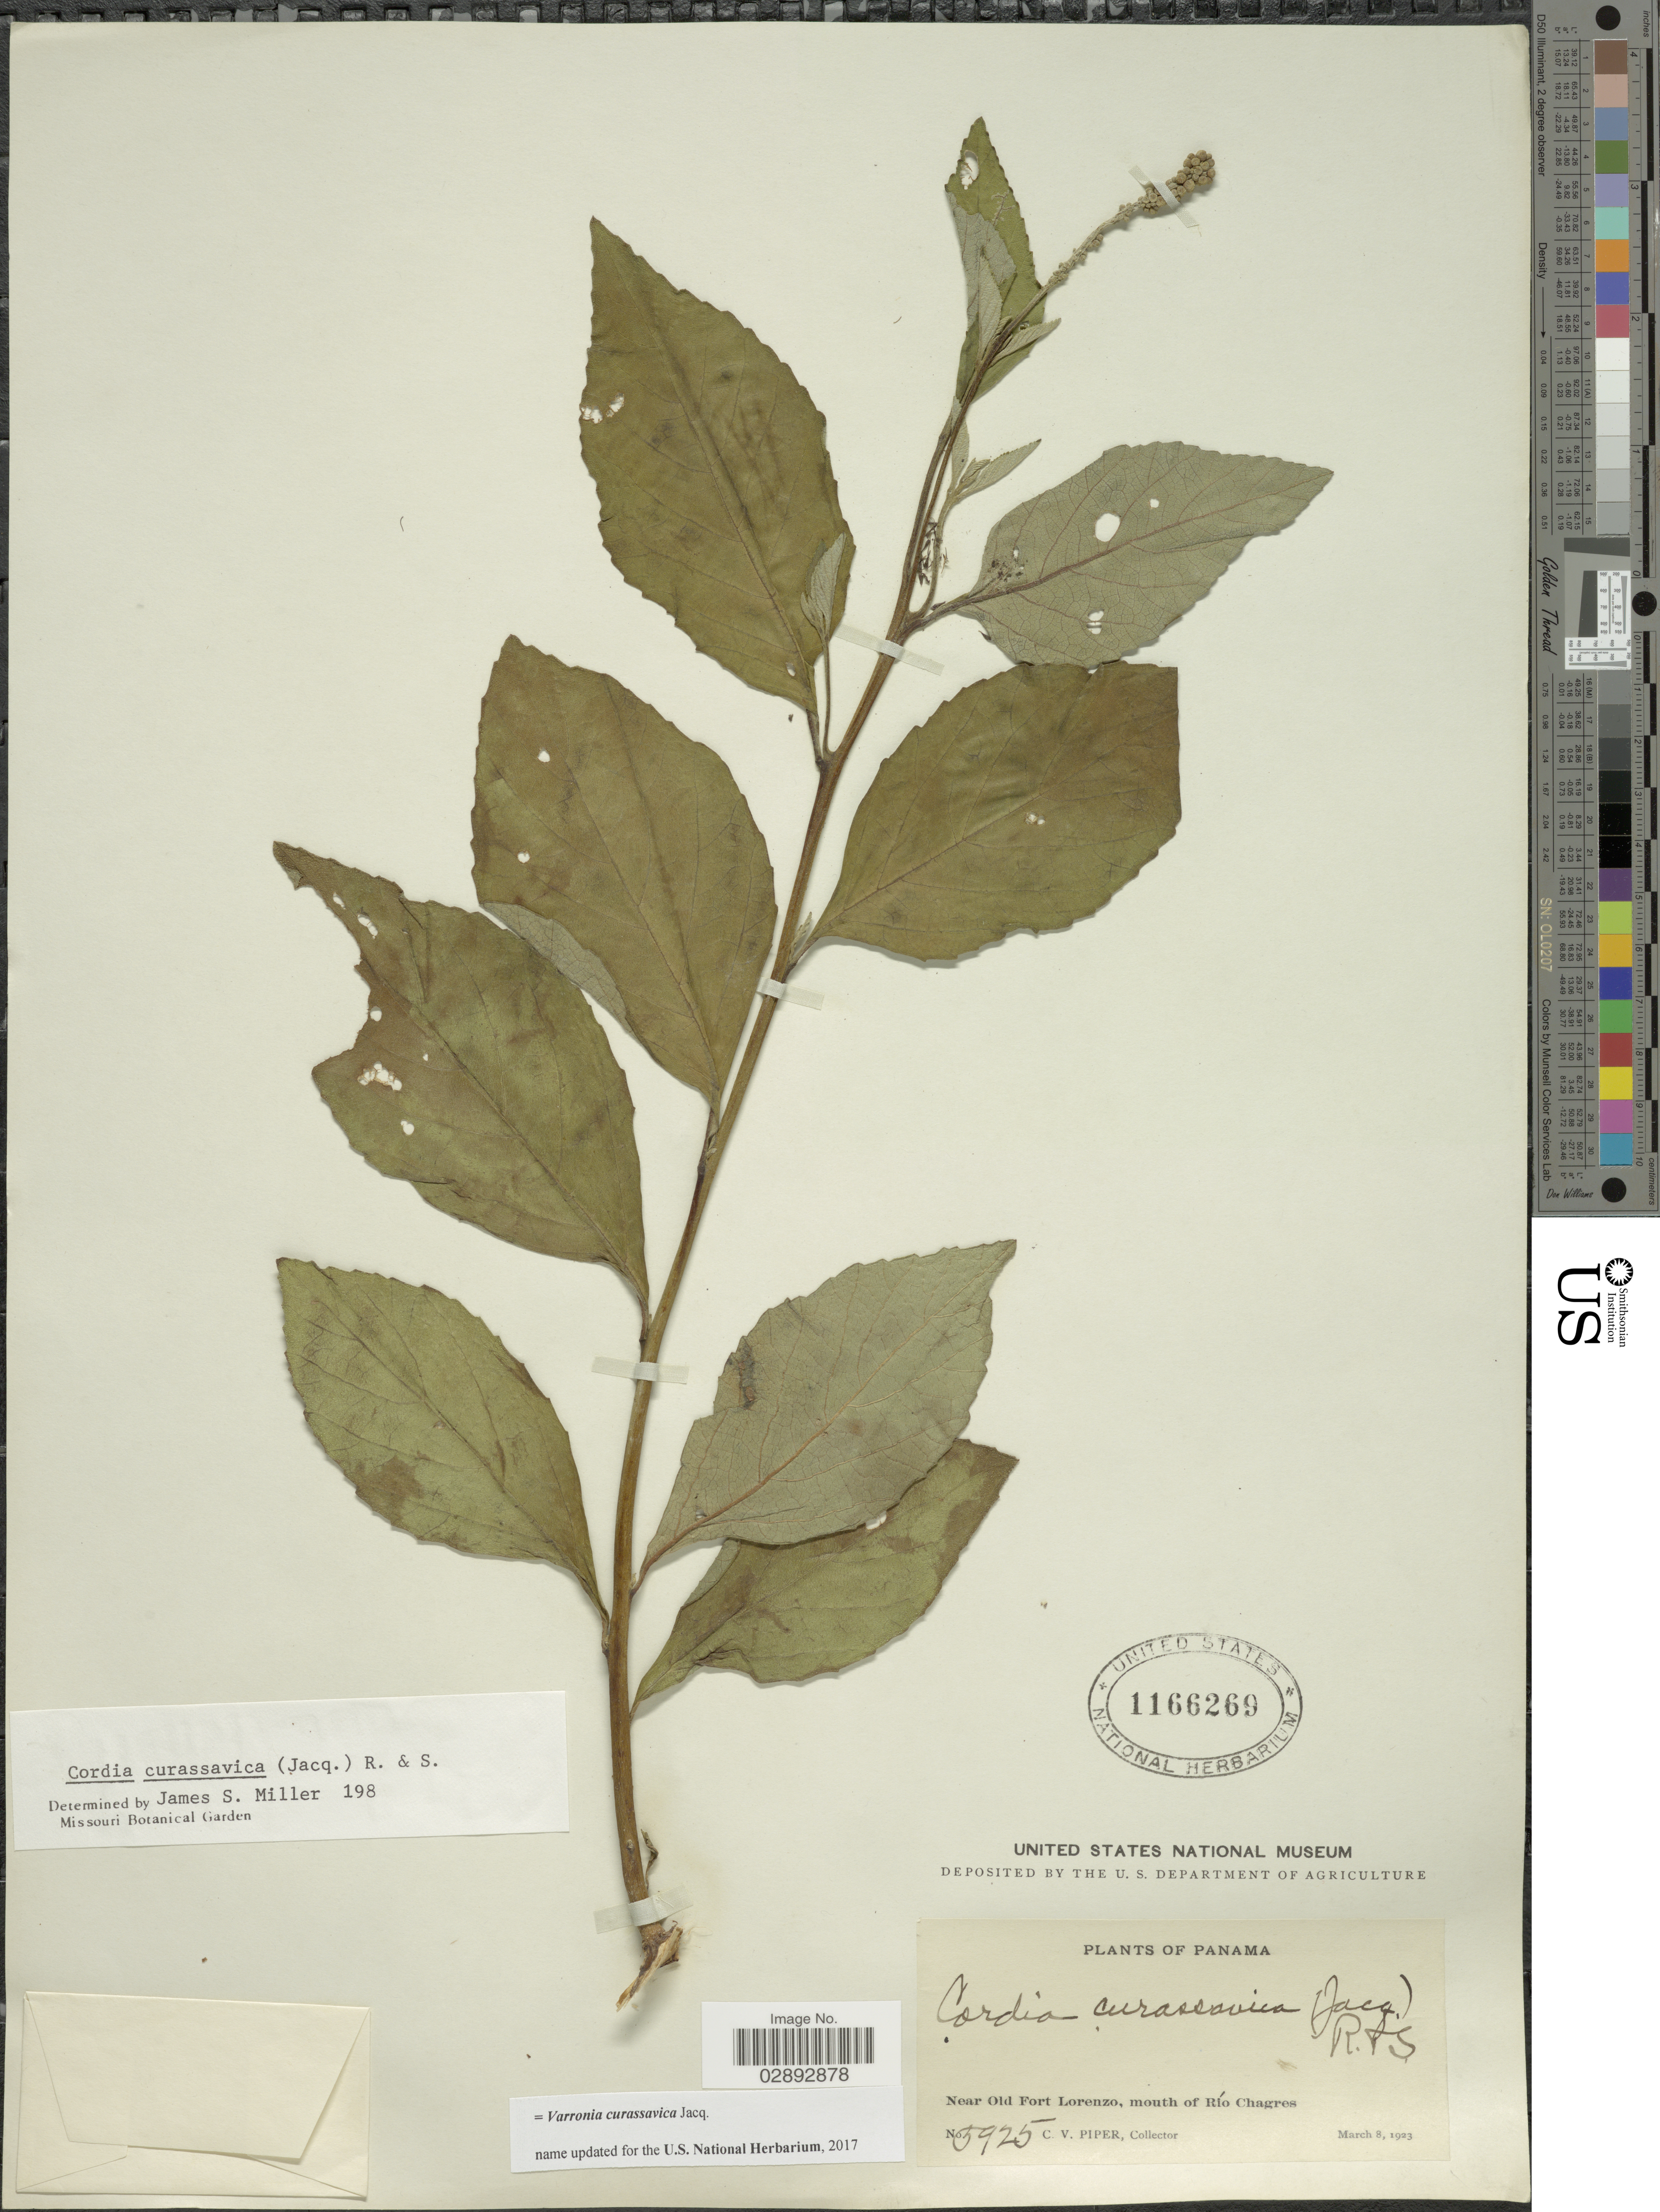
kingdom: Plantae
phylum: Tracheophyta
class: Magnoliopsida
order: Boraginales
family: Cordiaceae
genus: Varronia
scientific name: Varronia curassavica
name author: Jacq.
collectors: C. V. Piper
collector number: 5925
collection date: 1923-03-08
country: Panama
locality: Near Old Fort Lorenzo, mouth of Río Chagres.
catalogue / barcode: US 1166269